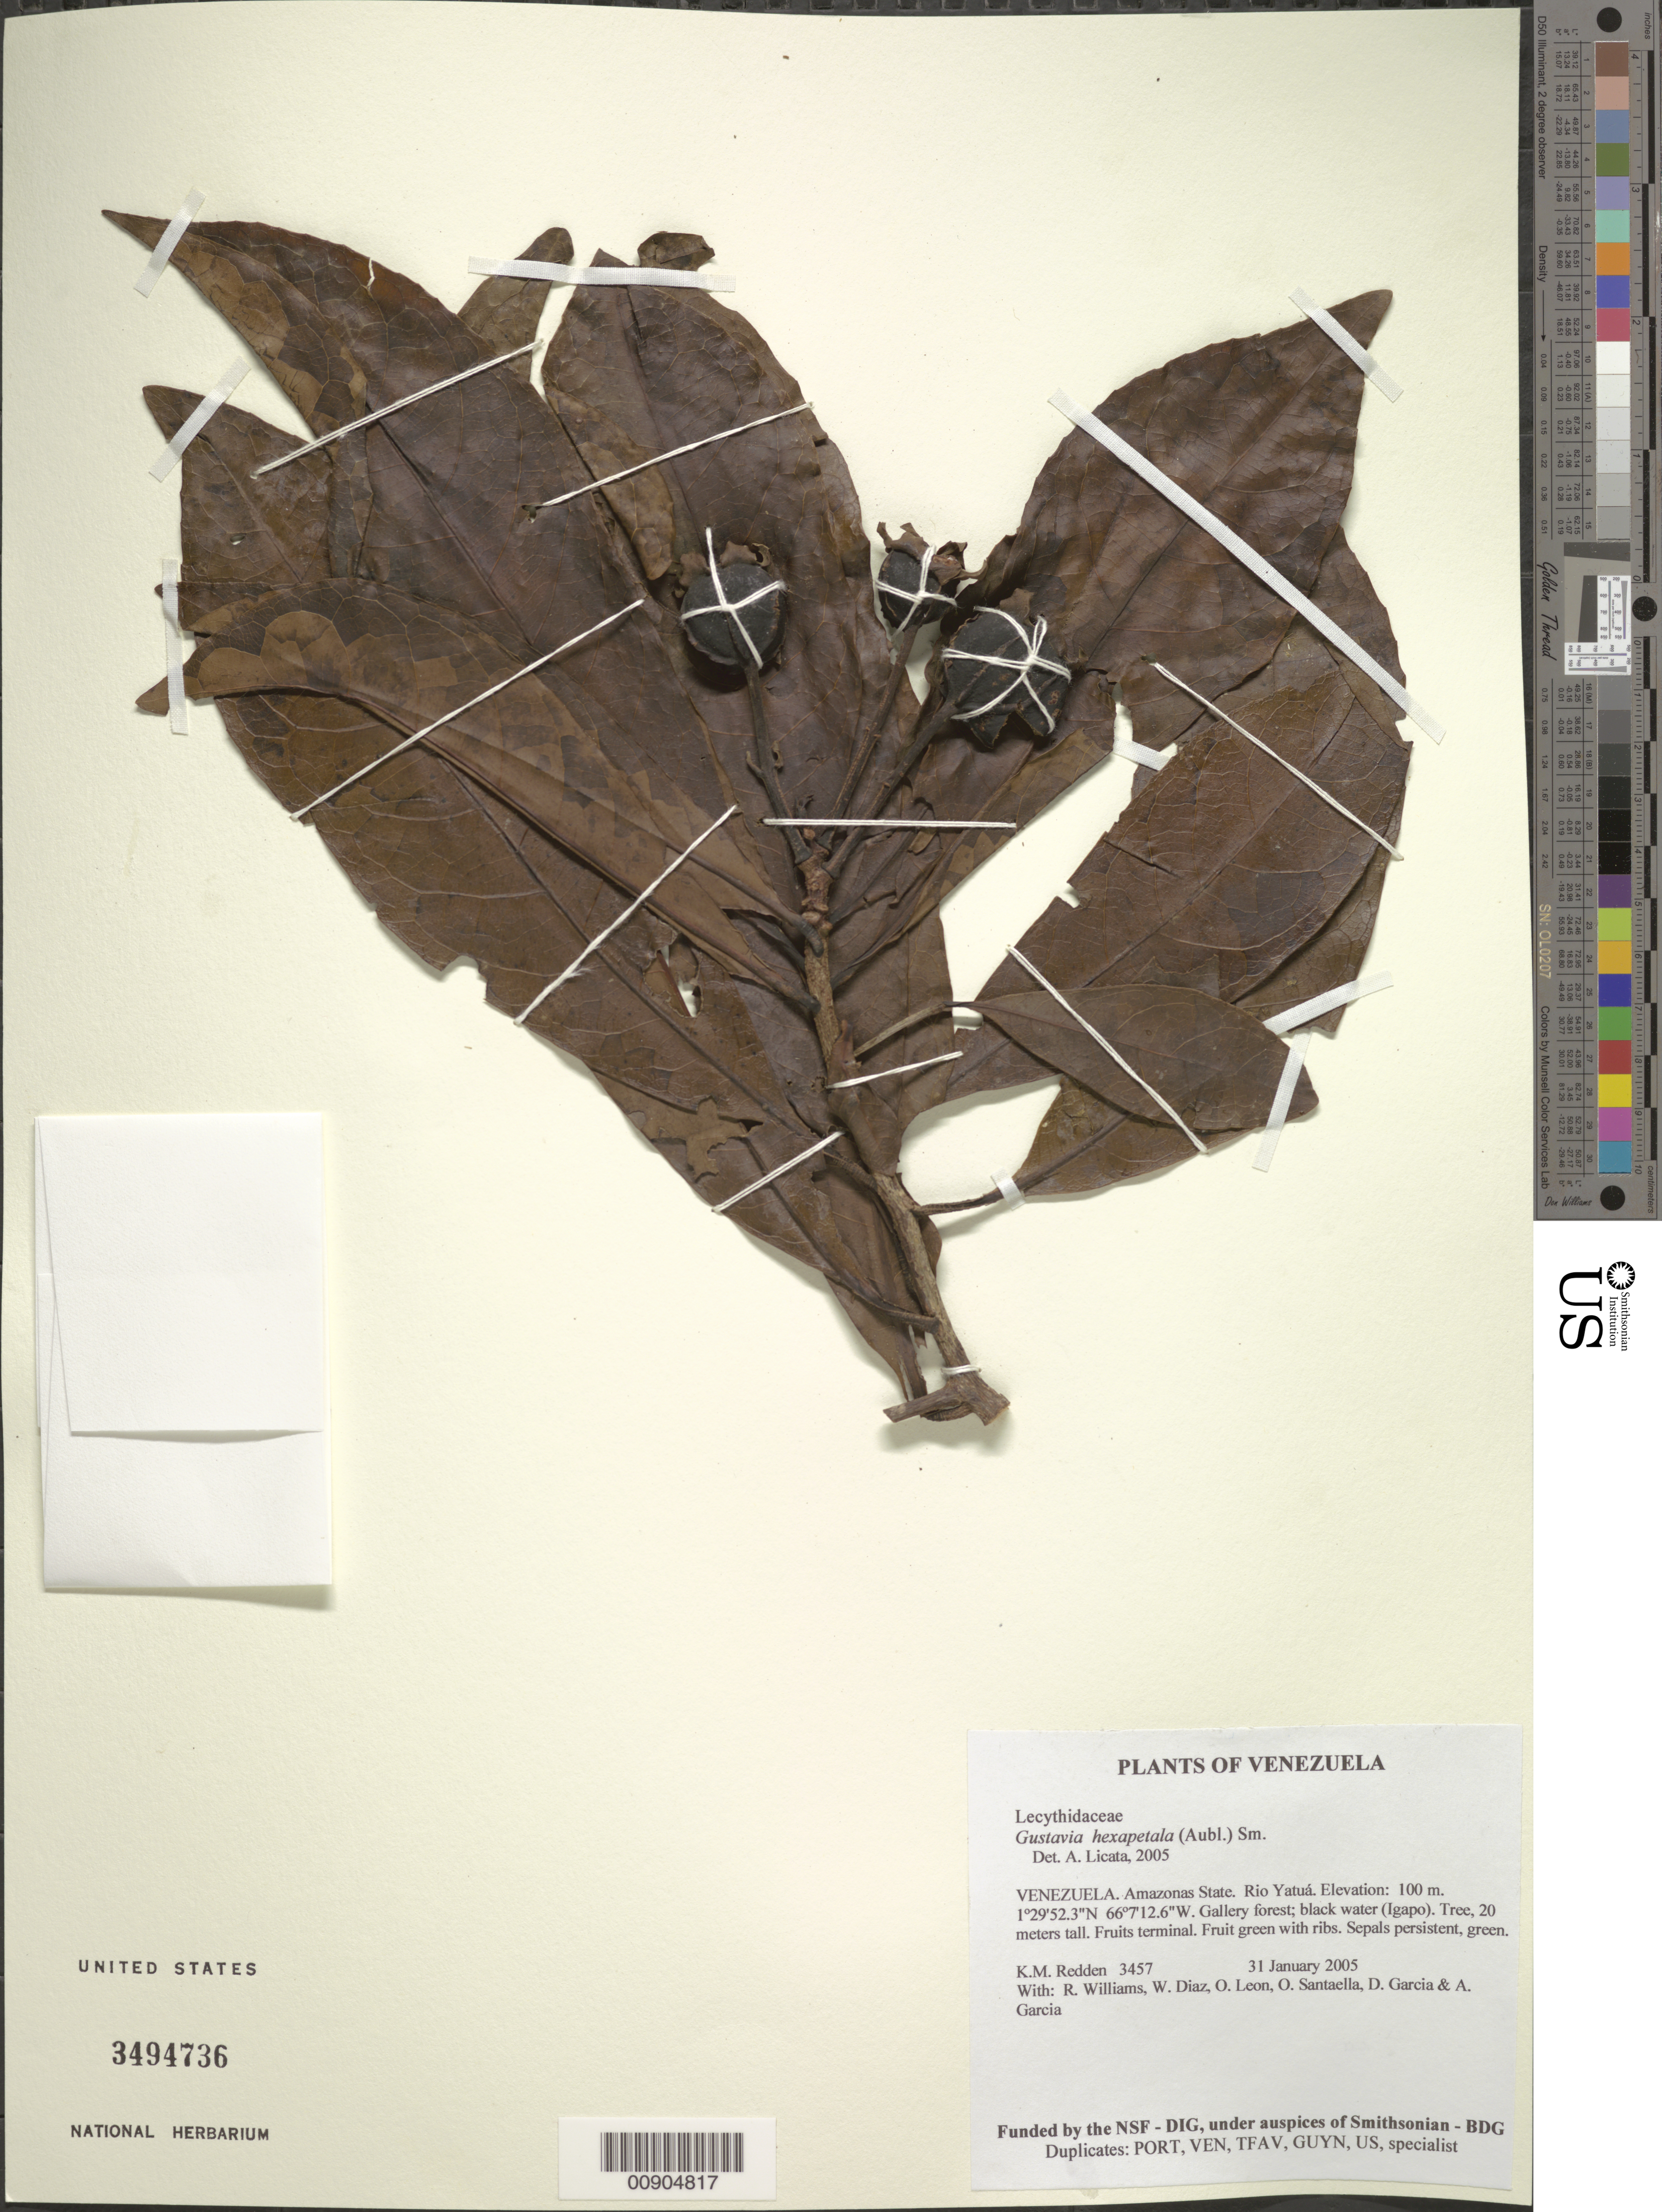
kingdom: Plantae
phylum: Tracheophyta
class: Magnoliopsida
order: Ericales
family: Lecythidaceae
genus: Gustavia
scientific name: Gustavia hexapetala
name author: (Aubl.) Sm.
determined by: Licata, A., (PORT), Univ. Nac. Exp. de los Llanos Ezequiel Zamora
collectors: K. M. Redden, R. Williams, W. Díaz P., O. León, O. Santaella, D. Garcia & A. Garcia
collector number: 3457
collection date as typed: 31 January 2005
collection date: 2005-01-31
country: Venezuela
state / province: Amazonas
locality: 12 - Rio Yatuá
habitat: Gallery forest; black water (Igapo)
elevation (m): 100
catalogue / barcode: US 3494736